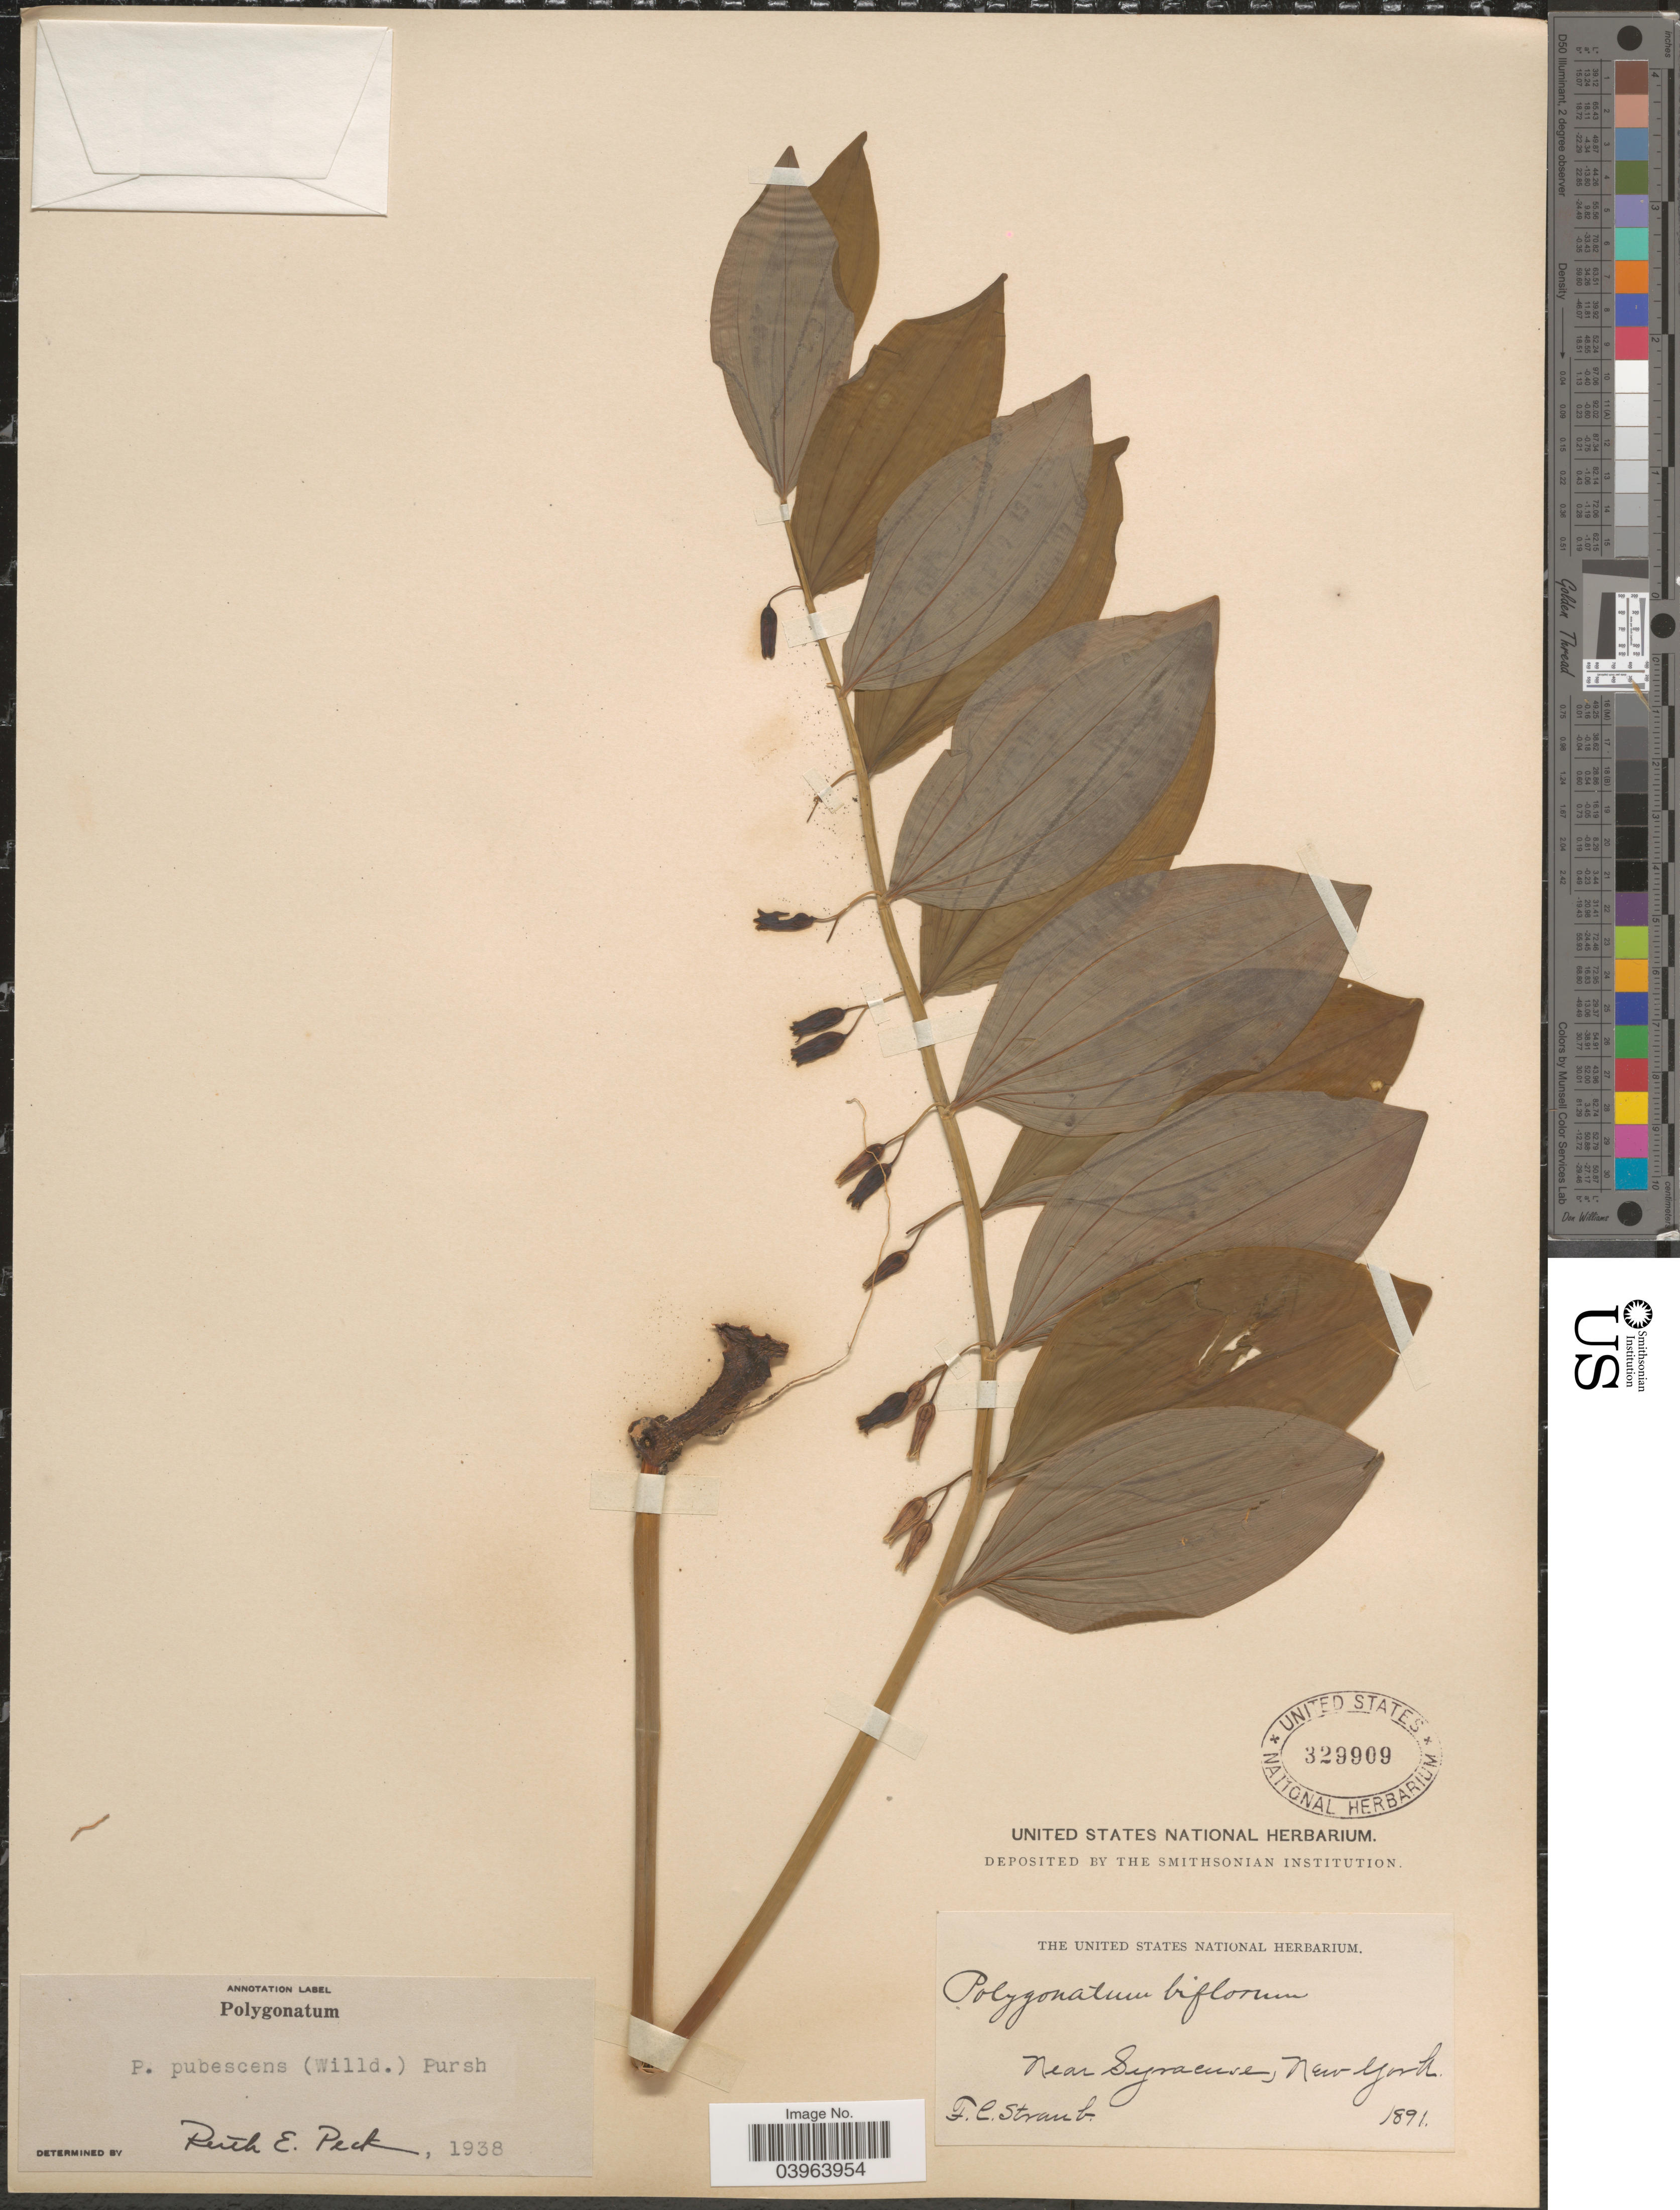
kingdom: Plantae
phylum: Tracheophyta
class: Liliopsida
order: Asparagales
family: Asparagaceae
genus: Polygonatum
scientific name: Polygonatum pubescens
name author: (Willd.) Pursh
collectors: F. Straub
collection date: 1891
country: United States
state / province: New York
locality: Near Syracuse.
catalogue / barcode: US 329909